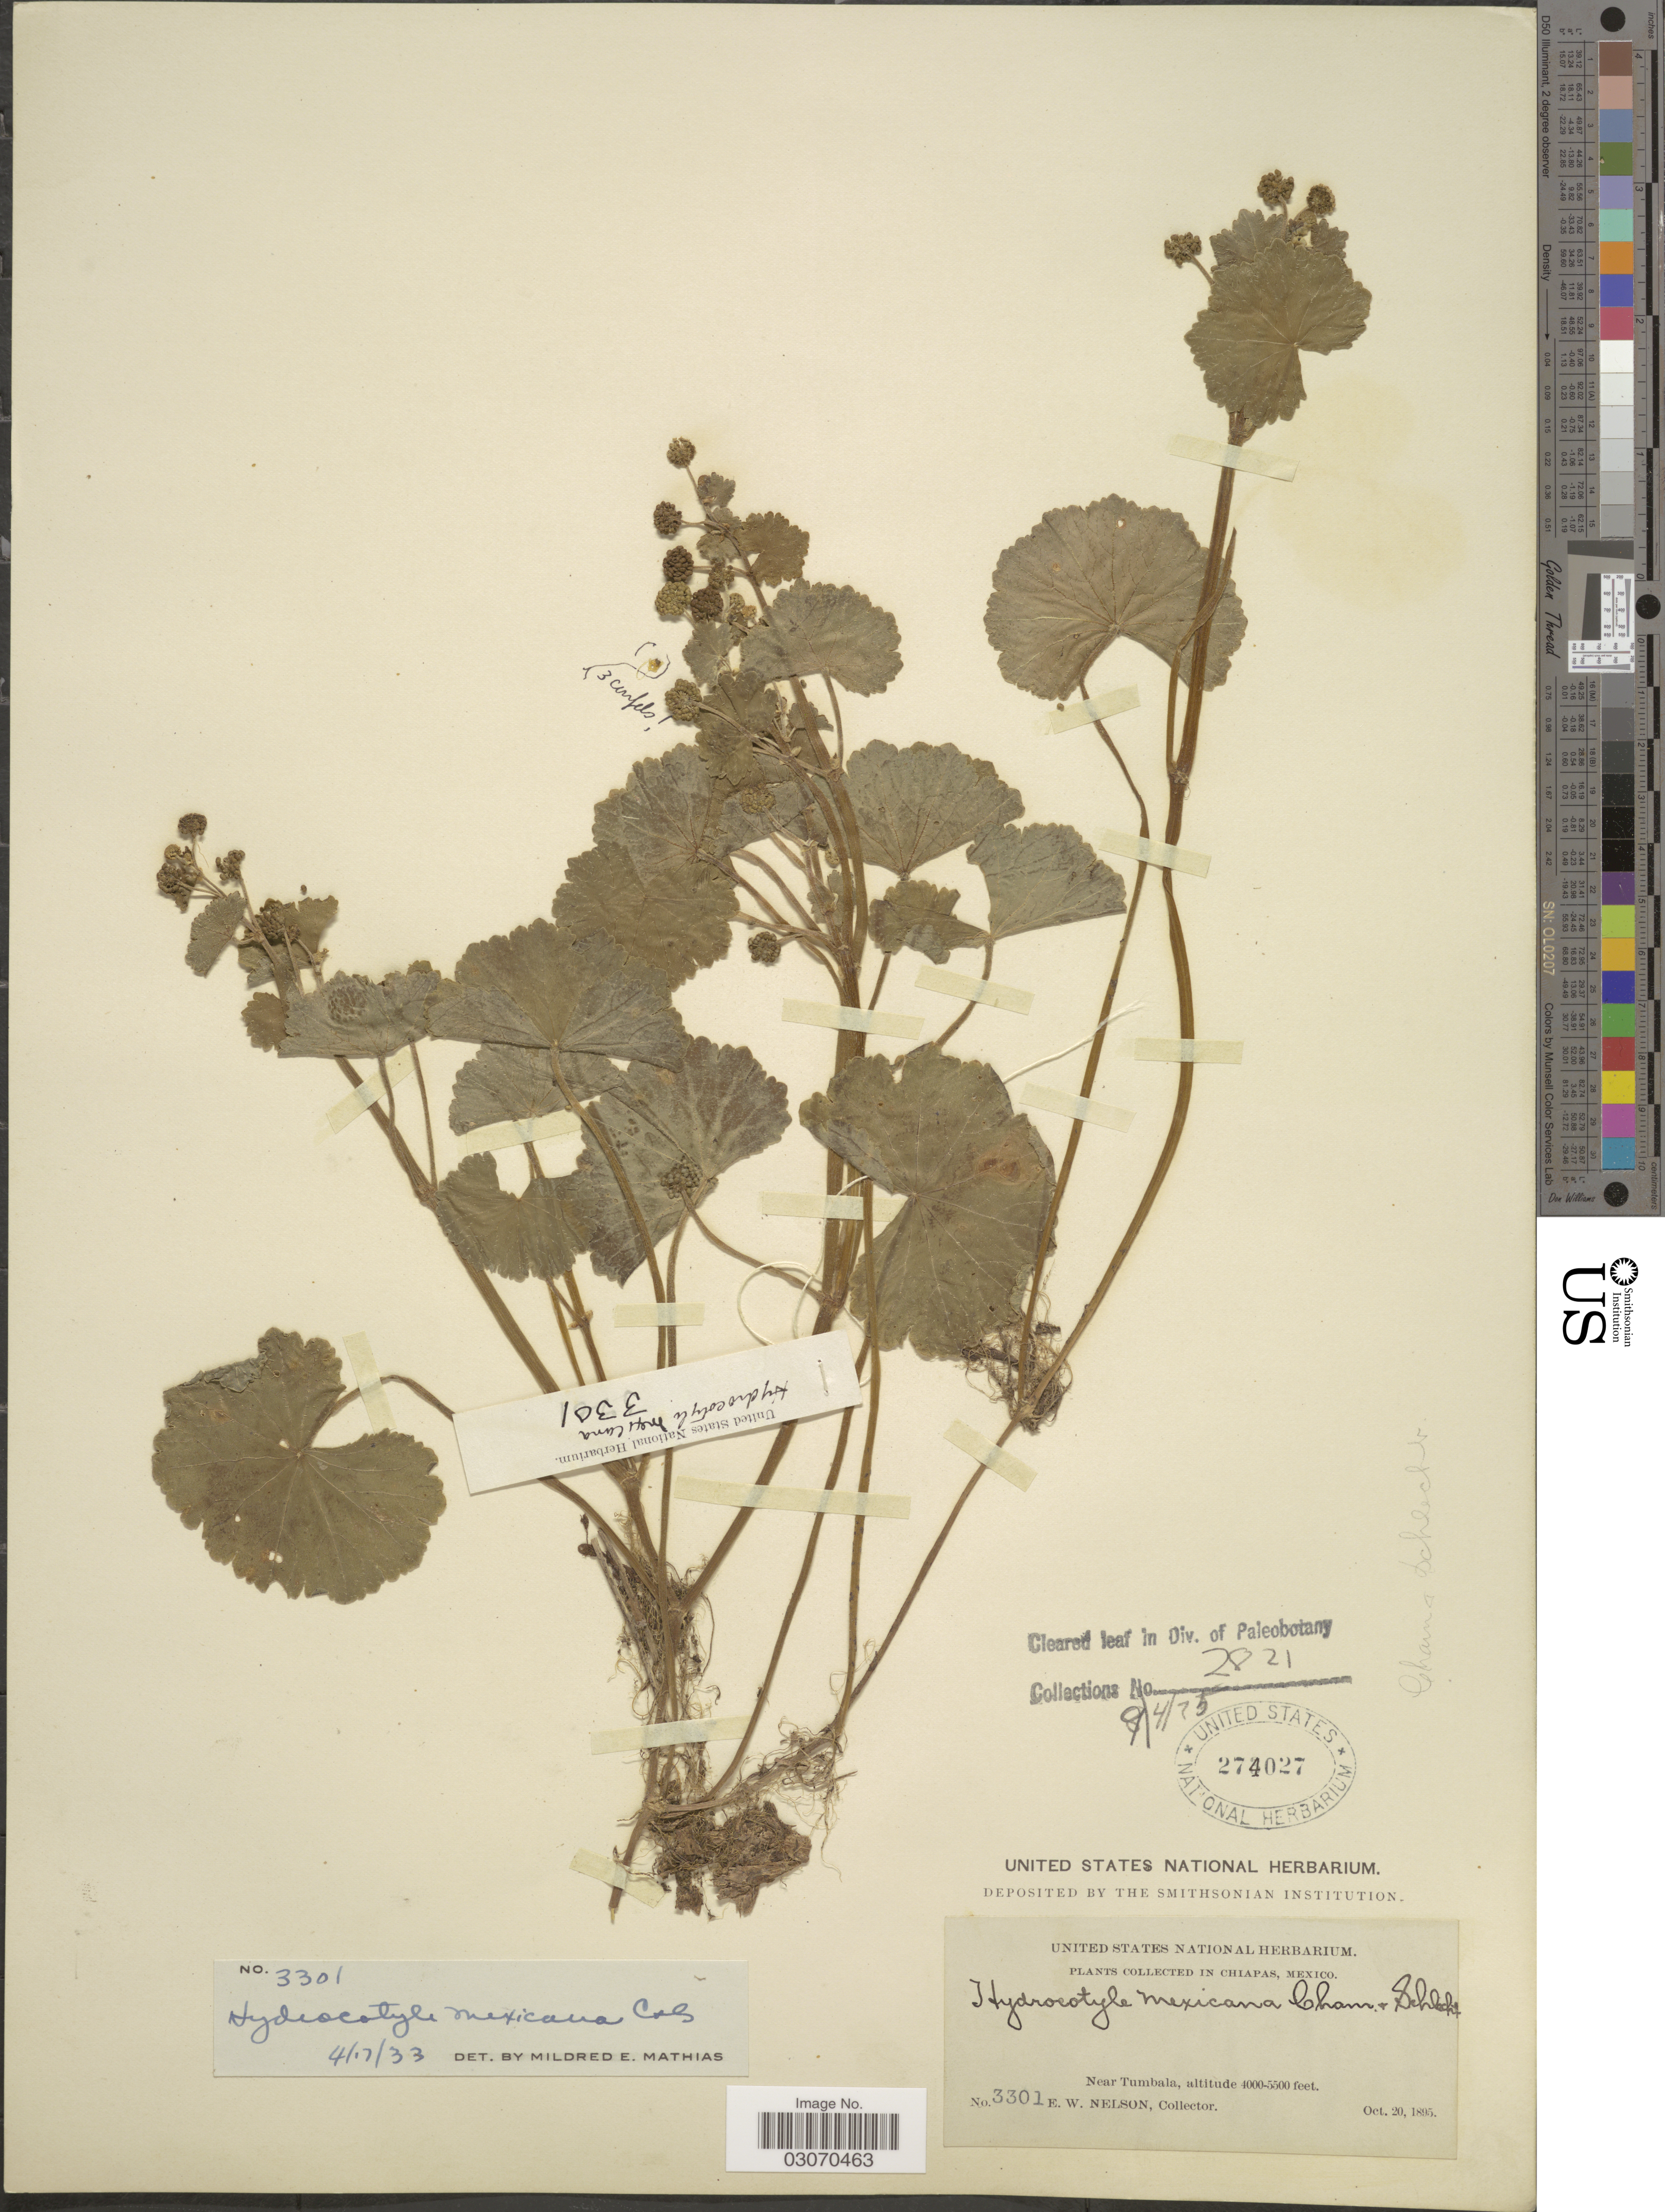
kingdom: Plantae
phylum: Tracheophyta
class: Magnoliopsida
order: Apiales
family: Araliaceae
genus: Hydrocotyle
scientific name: Hydrocotyle mexicana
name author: Schltdl. & Cham.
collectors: E. W. Nelson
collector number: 3301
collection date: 1895-10-20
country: Mexico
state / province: Chiapas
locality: Near Tumbala.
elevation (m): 1219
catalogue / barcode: US 274027